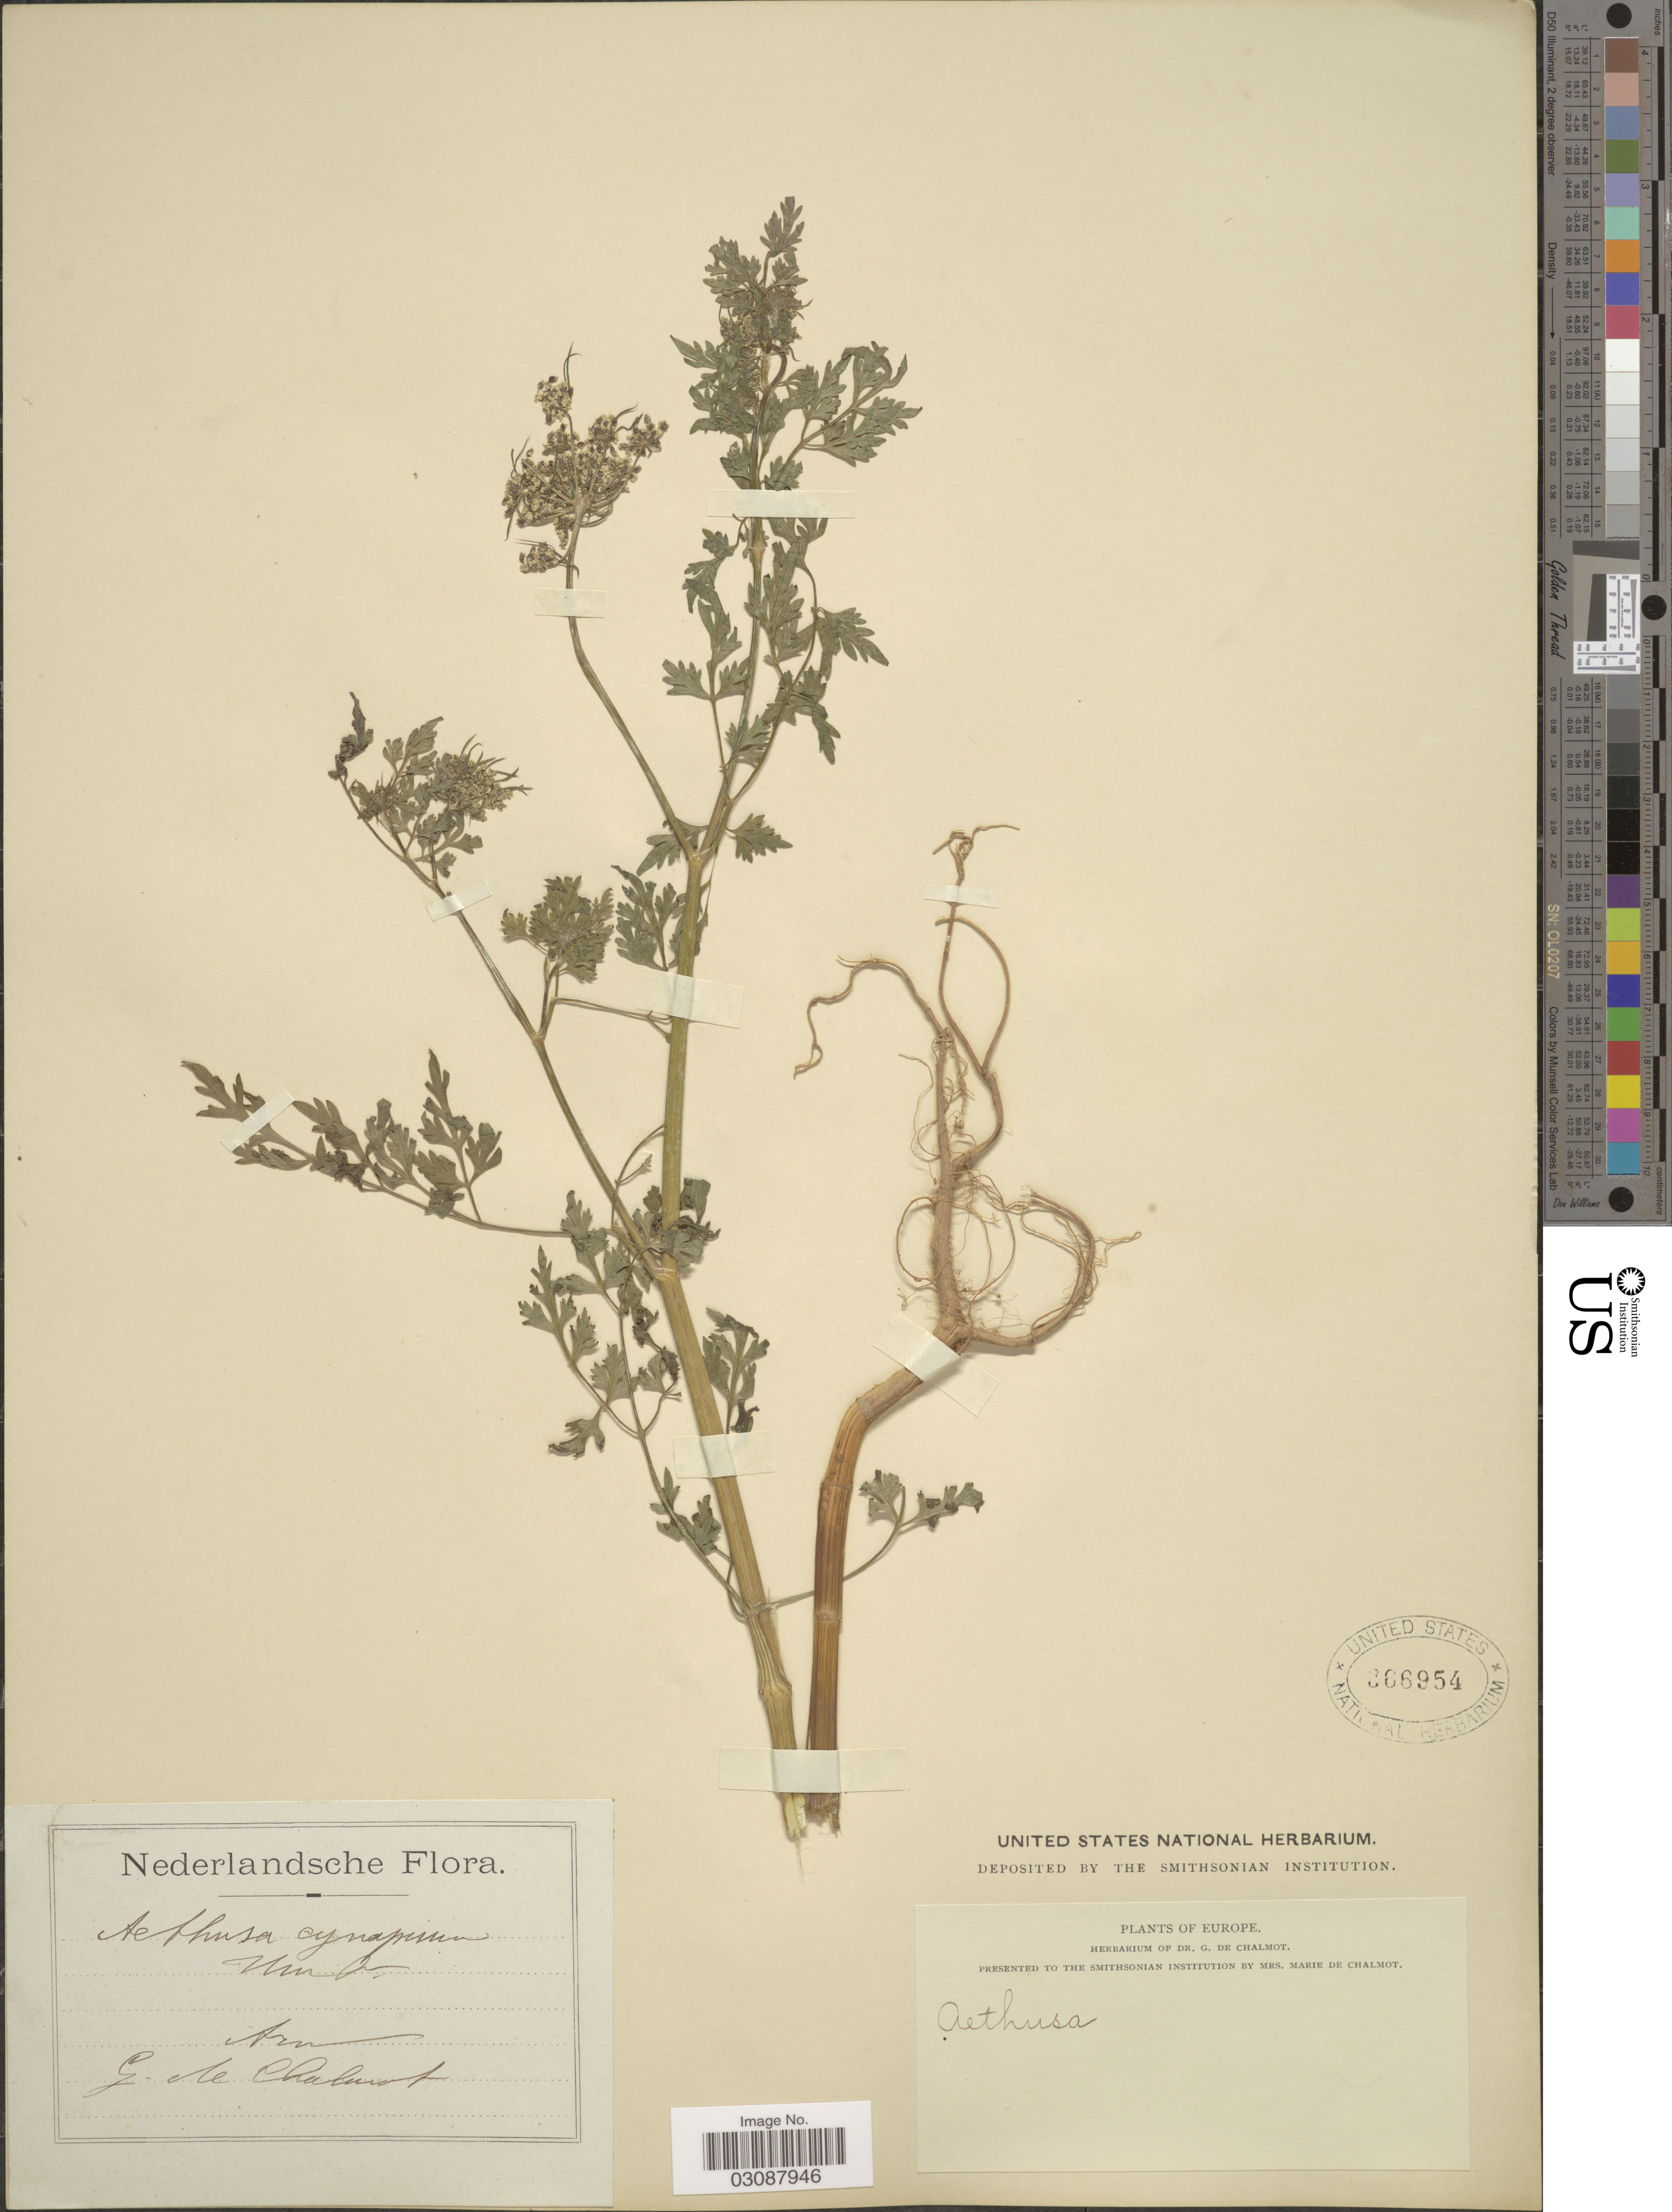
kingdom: Plantae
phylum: Tracheophyta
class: Magnoliopsida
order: Apiales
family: Apiaceae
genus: Aethusa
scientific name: Aethusa cynapium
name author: L.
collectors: G. de Chalmot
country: Netherlands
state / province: Gelderland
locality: Arn. Nederlandsche.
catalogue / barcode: US 366954